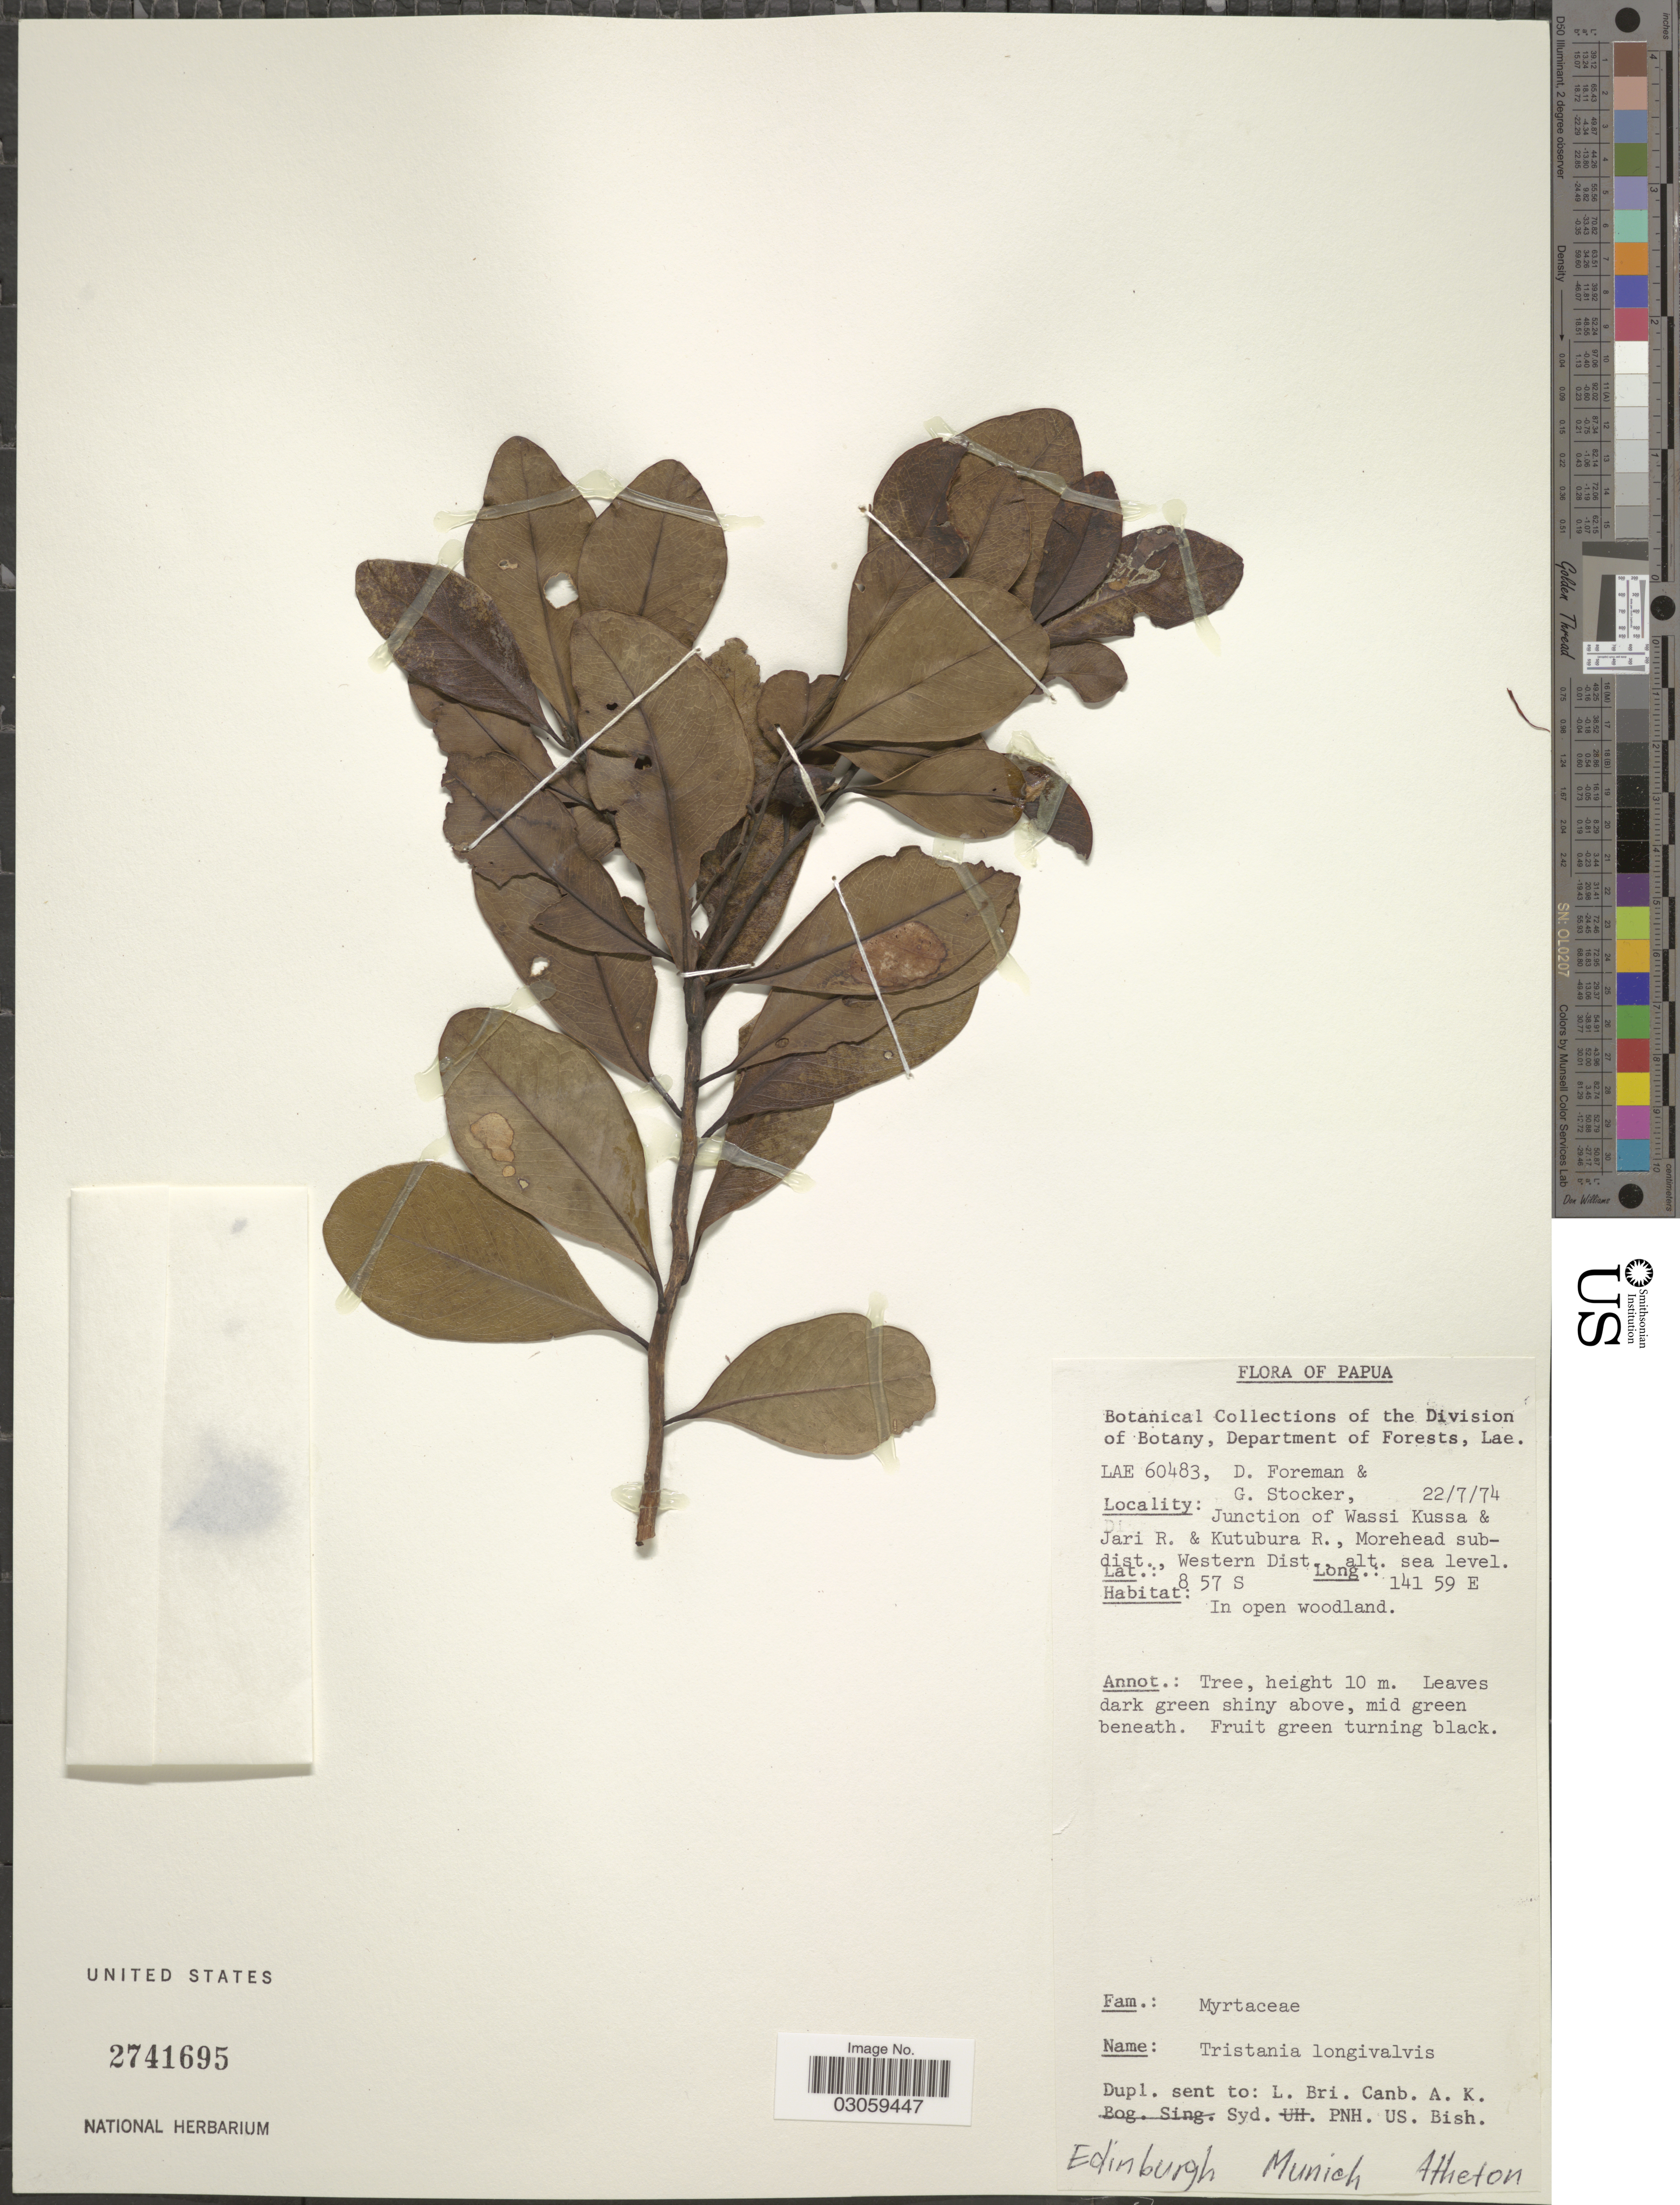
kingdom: Plantae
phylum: Tracheophyta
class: Magnoliopsida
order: Myrtales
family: Myrtaceae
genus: Welchiodendron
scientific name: Welchiodendron longivalve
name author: (F. Muell.) P.G. Wilson & J. T. Waterh.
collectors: D. Foreman & G. Stocker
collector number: LAE60483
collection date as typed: Transcribed d/m/y: 22/7/74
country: Papua New Guinea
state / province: Manus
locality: Junction of Wassi Kussa & Jari R. & Kutubura R., Morehead subdist., Western Dist.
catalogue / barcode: US 2741695